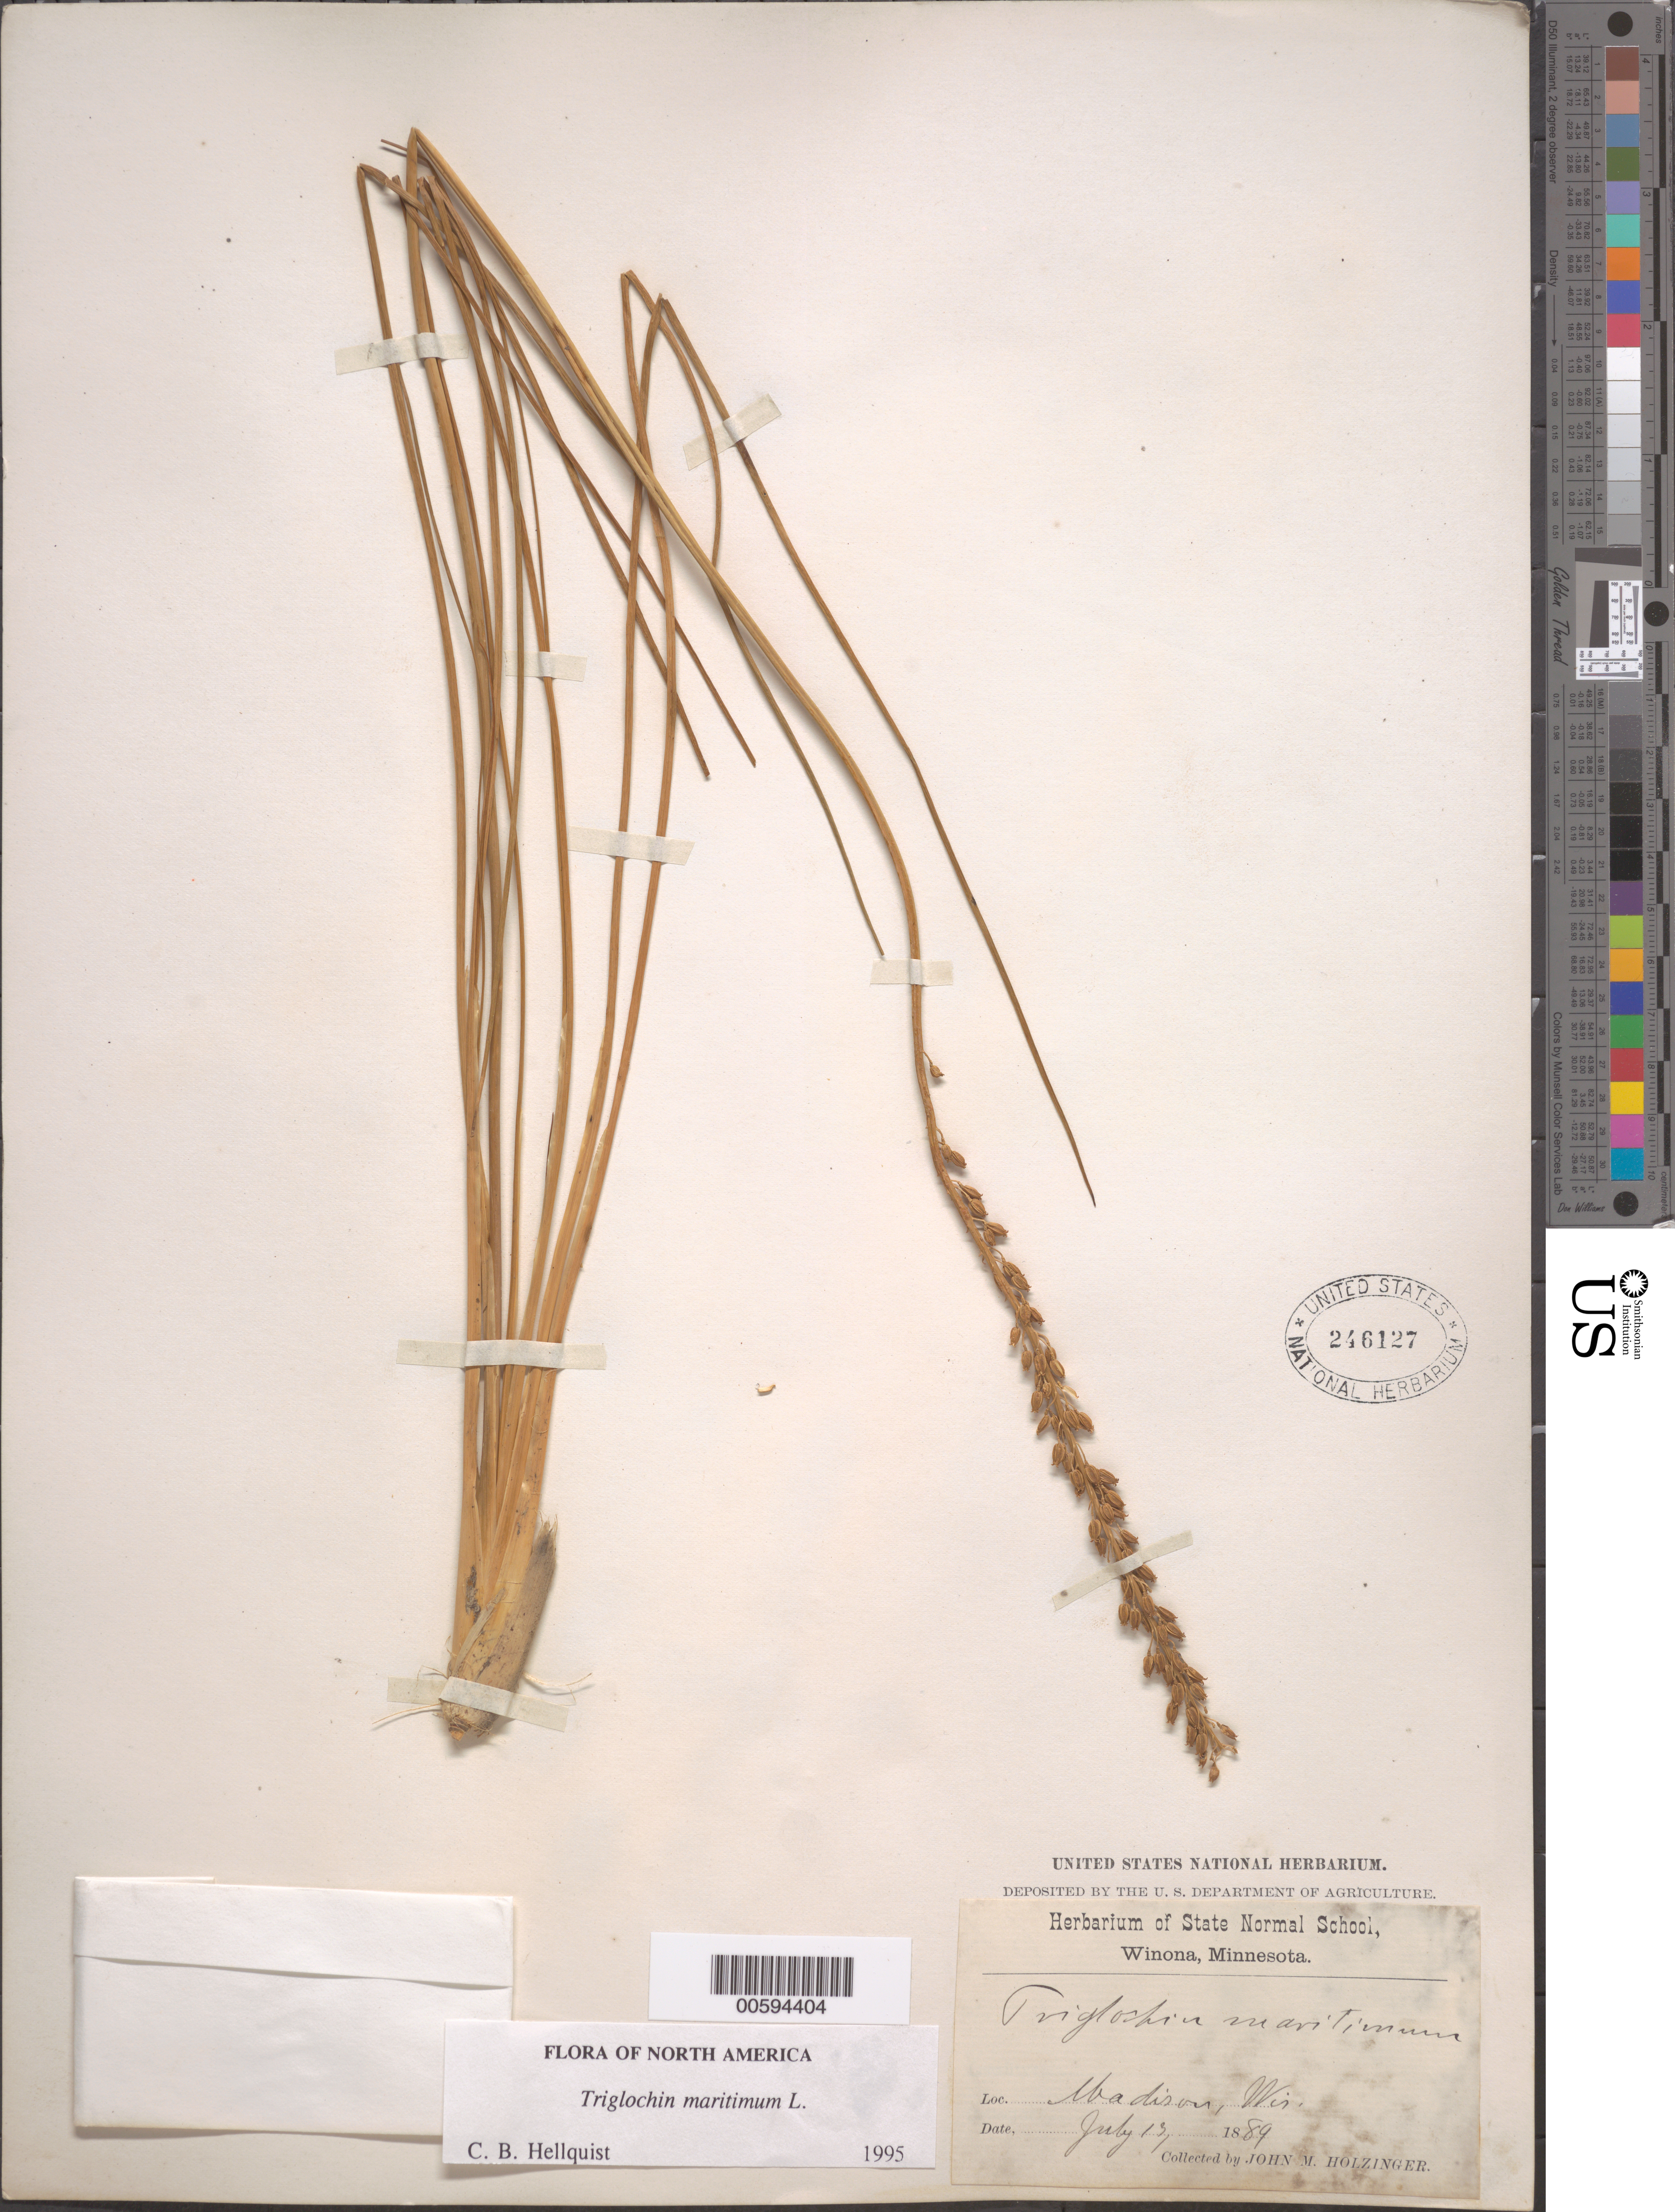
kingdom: Plantae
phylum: Tracheophyta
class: Liliopsida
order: Alismatales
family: Juncaginaceae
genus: Triglochin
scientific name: Triglochin maritima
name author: L.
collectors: J. M. Holzinger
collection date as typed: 13 Jul 1889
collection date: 1889-07-13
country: United States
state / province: Minnesota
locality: Madison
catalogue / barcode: US 246127